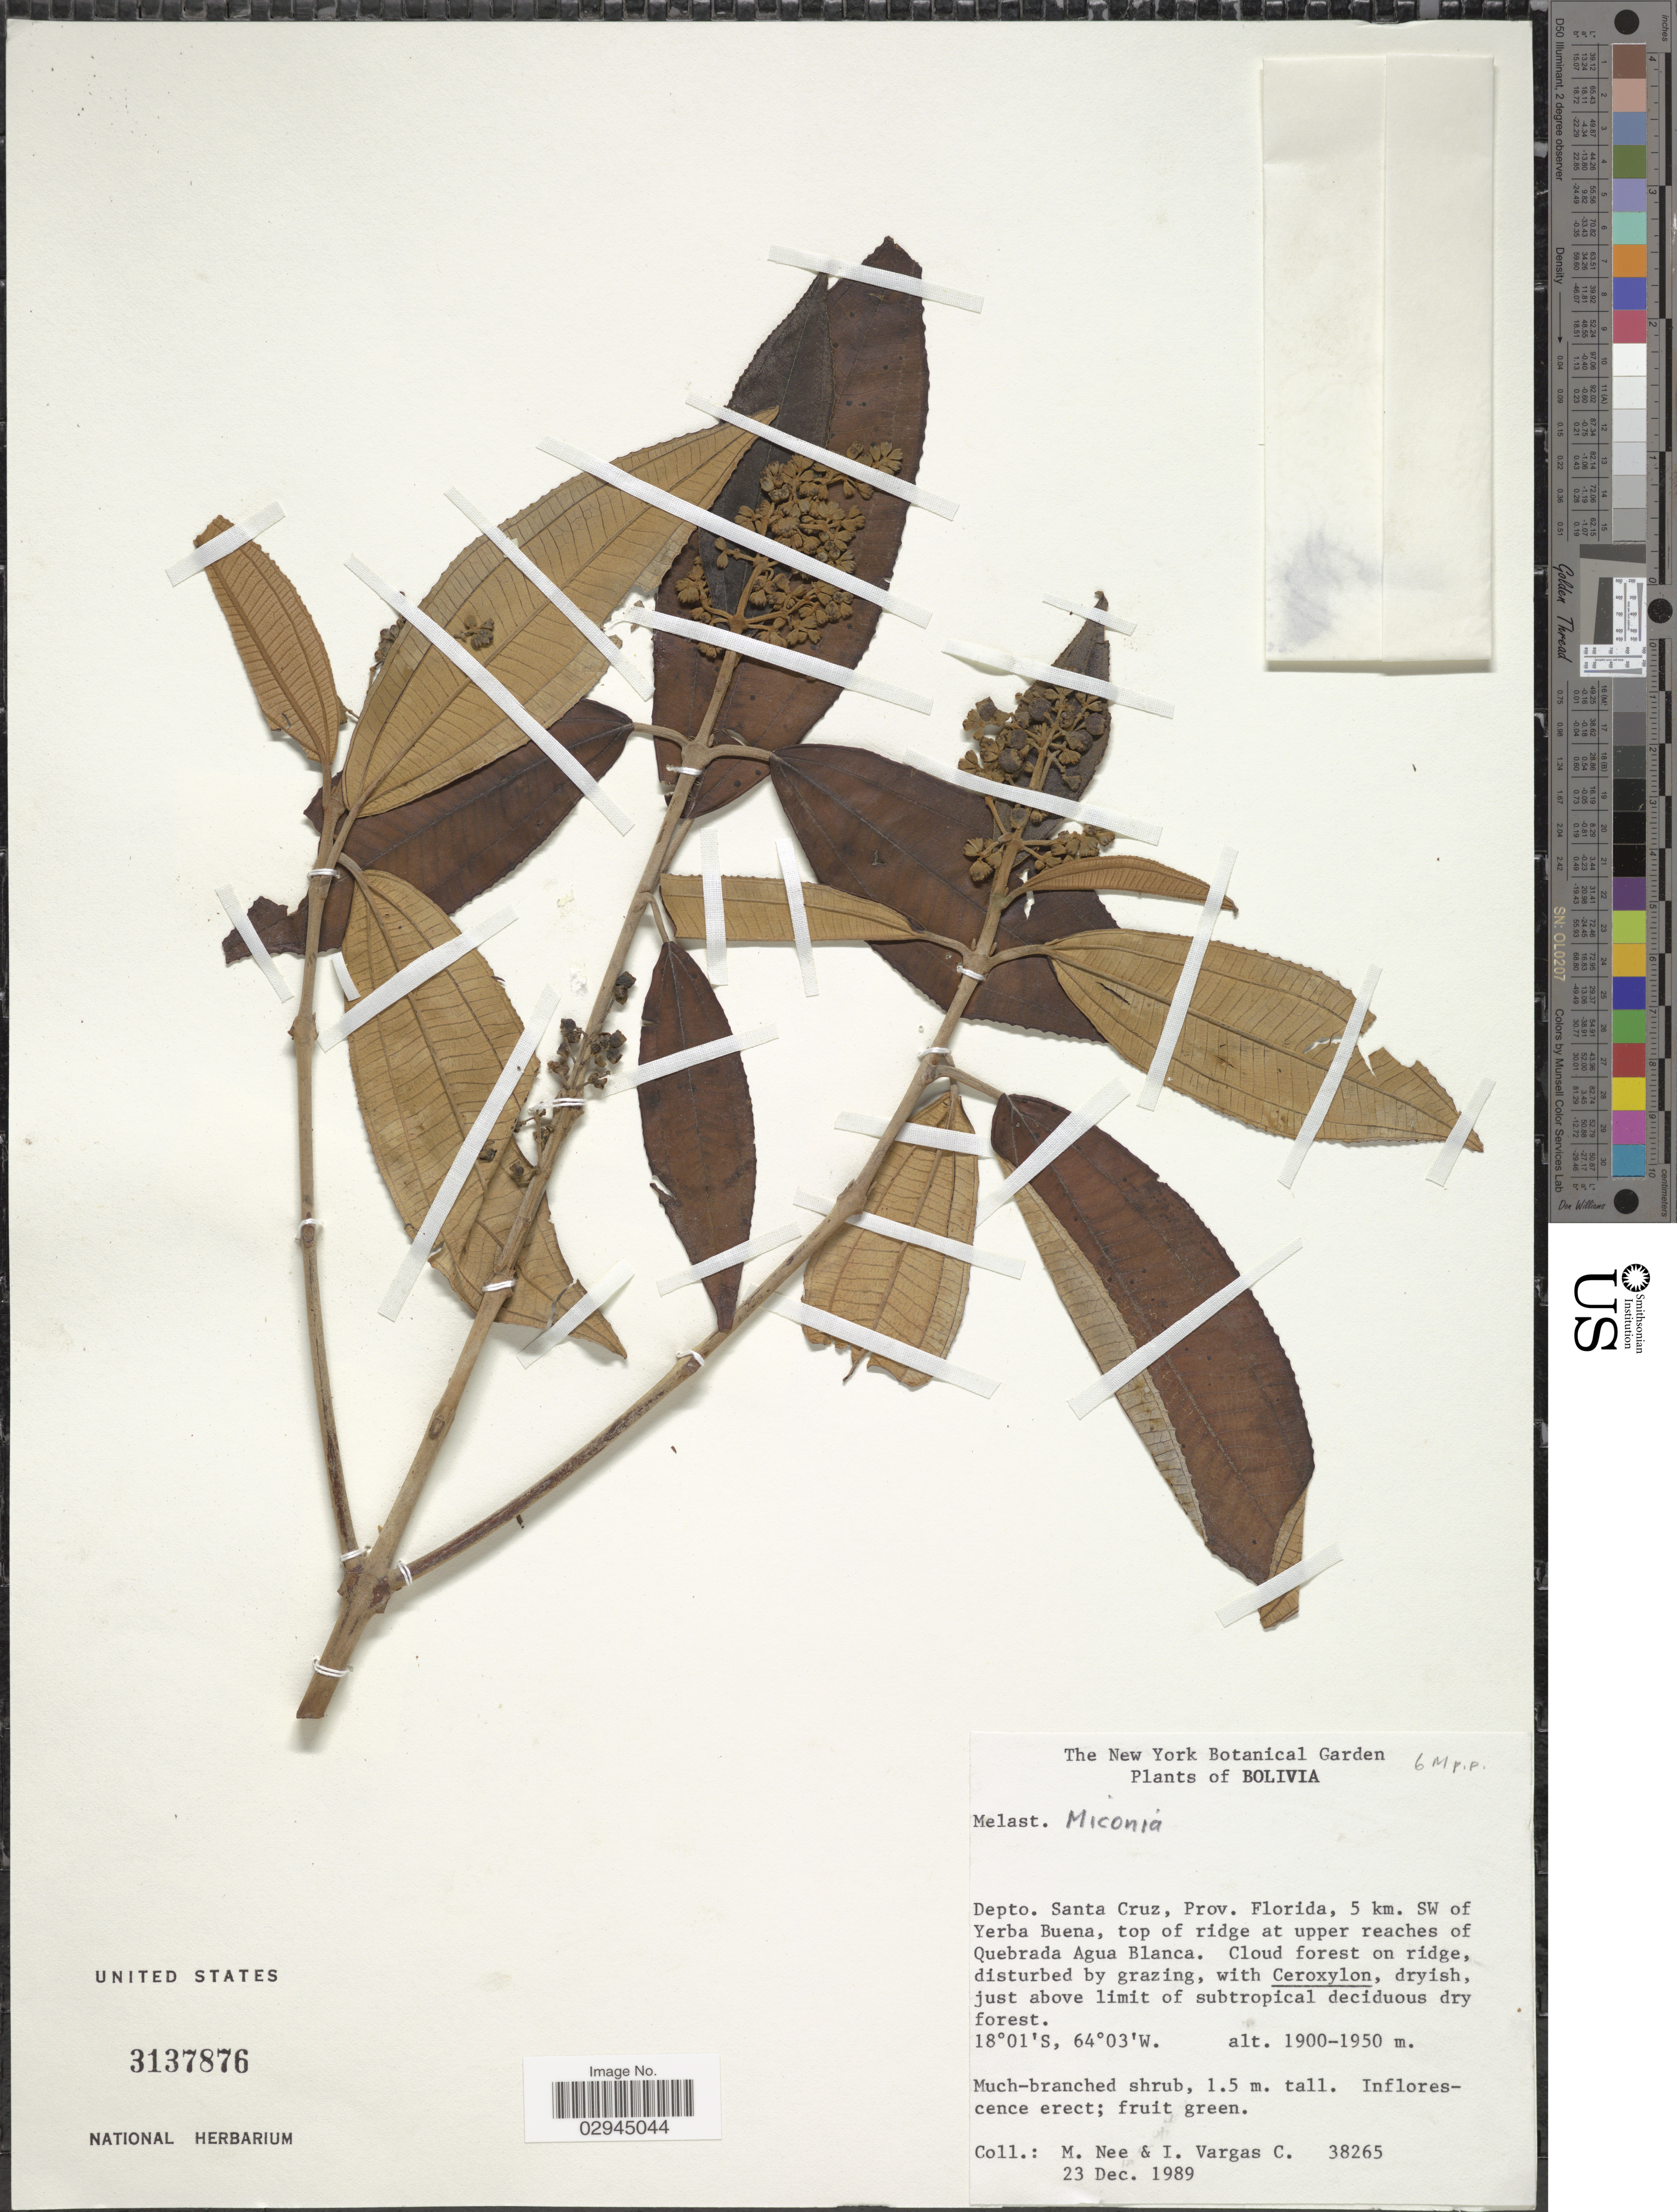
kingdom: Plantae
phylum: Tracheophyta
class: Magnoliopsida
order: Myrtales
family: Melastomataceae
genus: Miconia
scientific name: Miconia sp.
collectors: M. Nee & I. Vargas C.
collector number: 38265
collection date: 1989-12-23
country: Bolivia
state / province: Santa Cruz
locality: Depto. Santa Cruz, Prov. Florida, 5 km. SW of Yerba Buena, top of ridge at upper reaches of Quebrada Agua Blanca.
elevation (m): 1900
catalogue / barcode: US 3137876